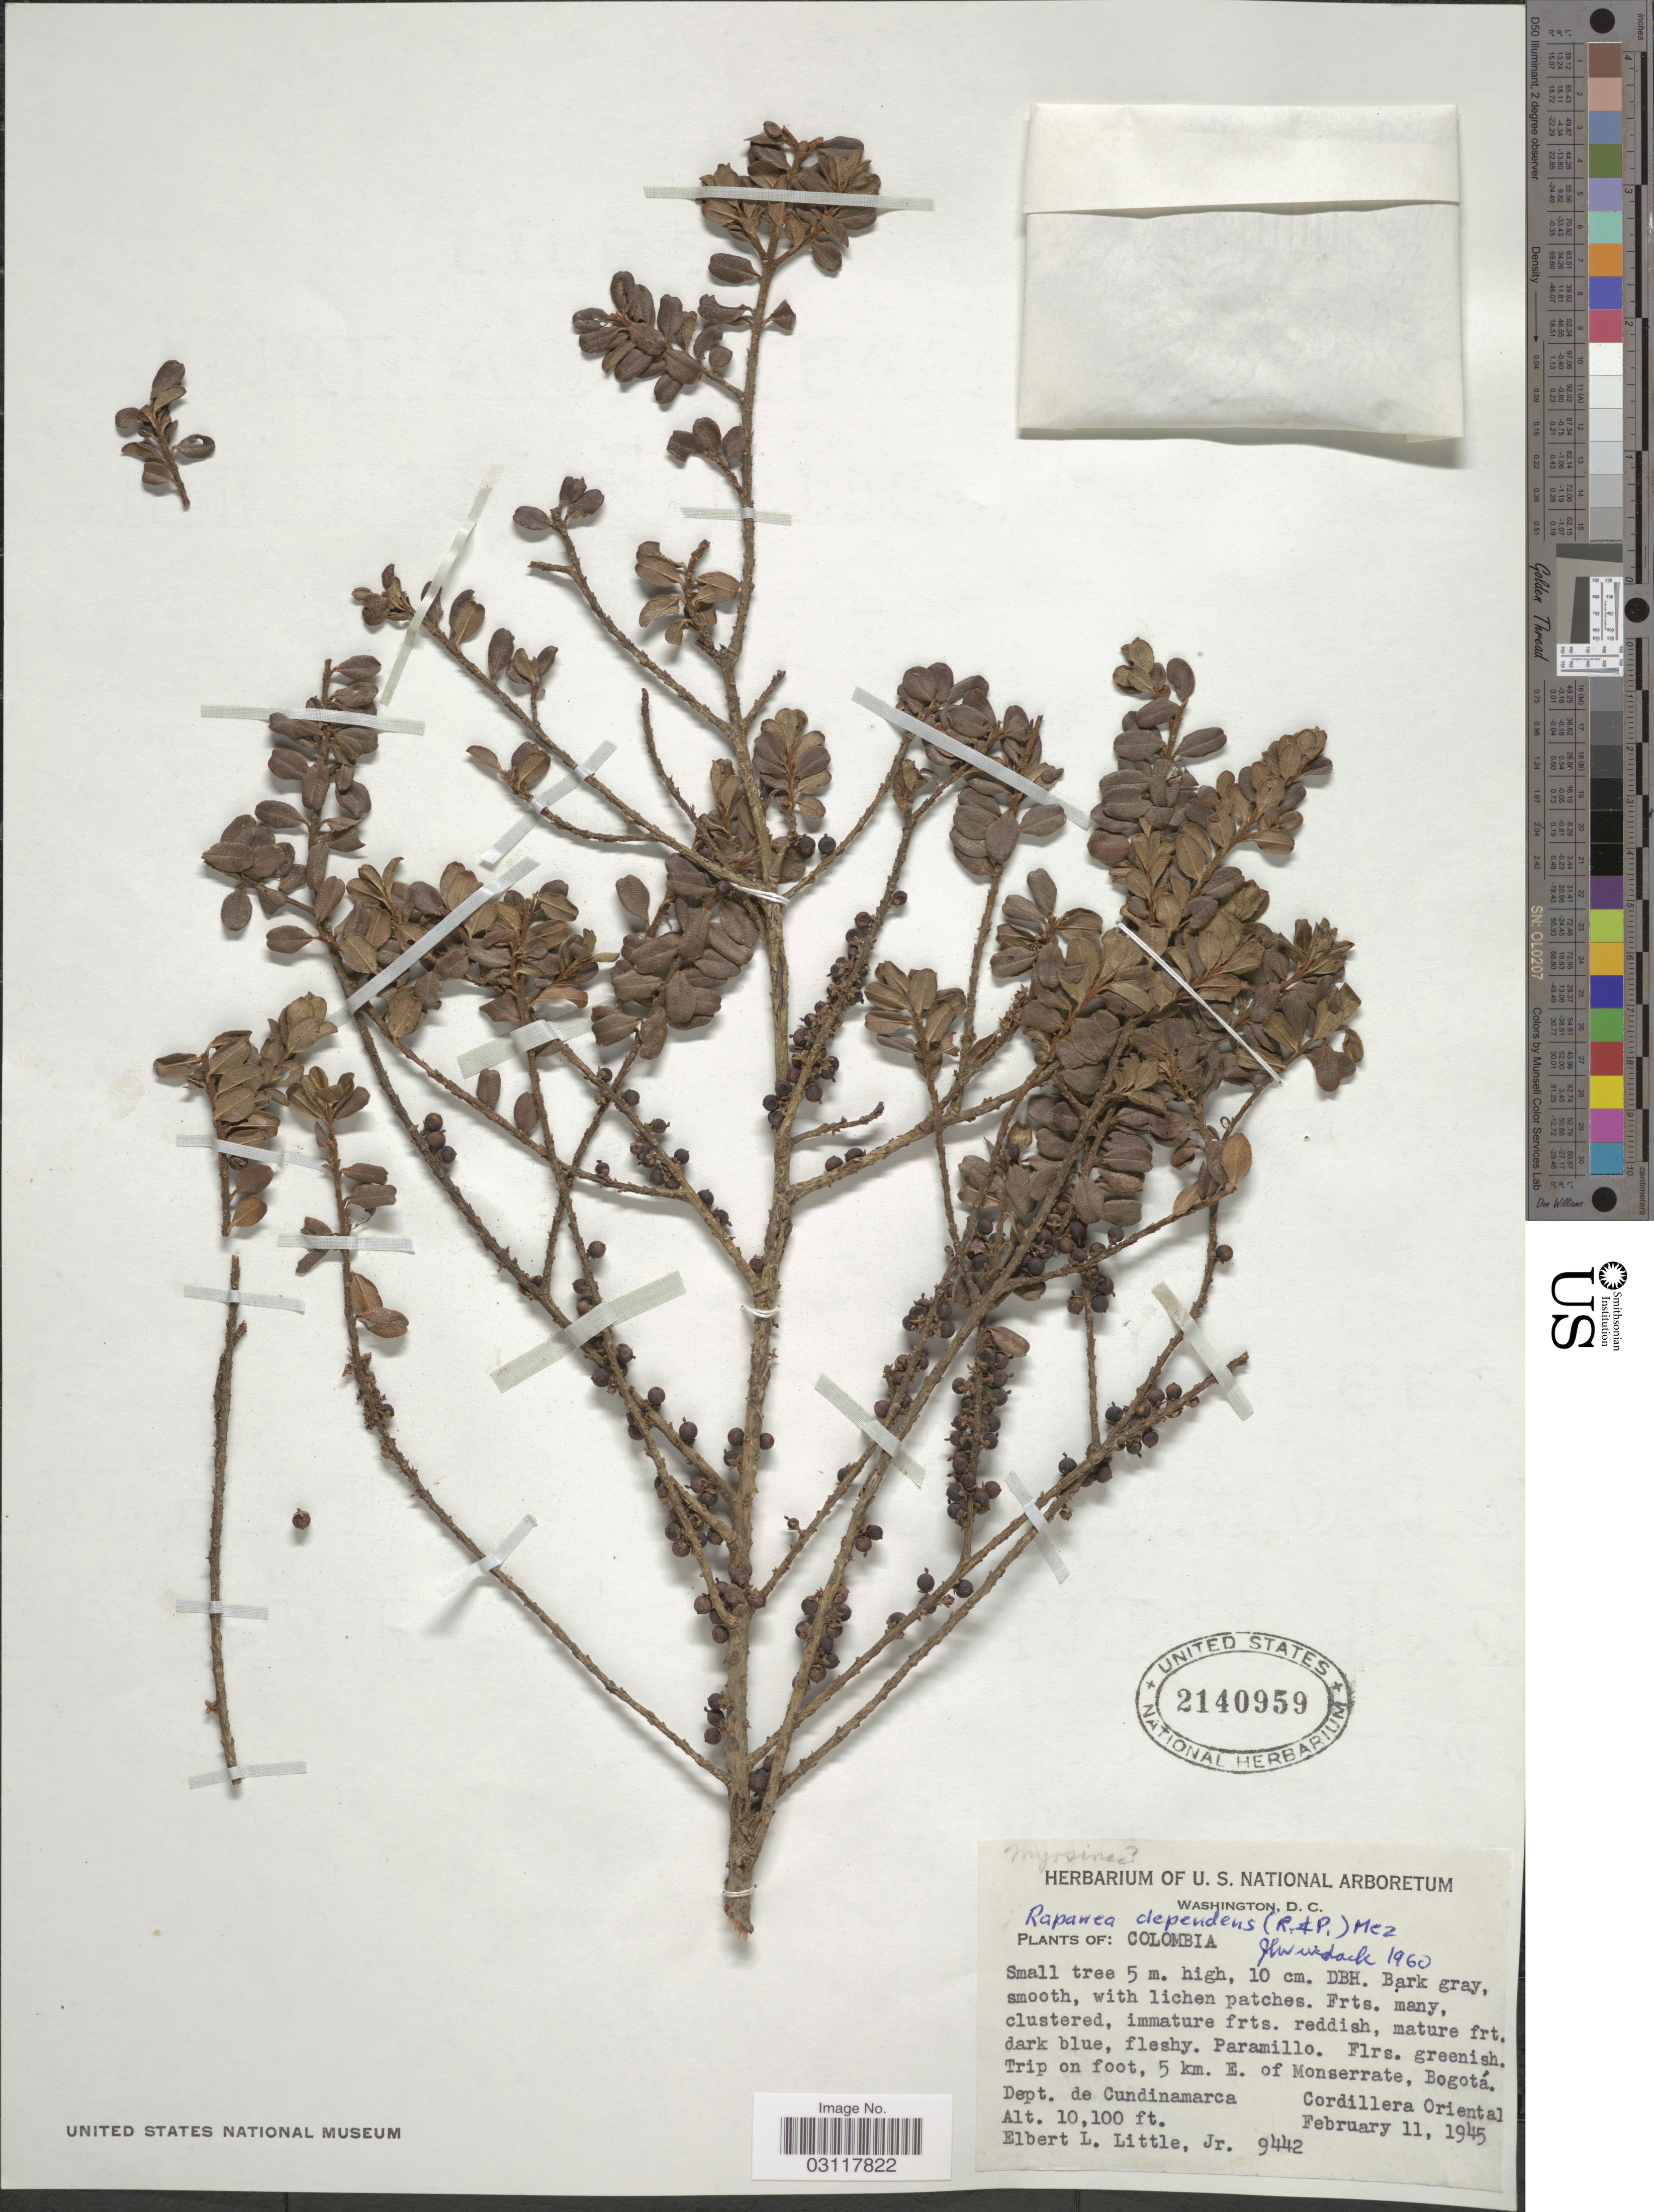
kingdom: Plantae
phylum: Tracheophyta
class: Magnoliopsida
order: Ericales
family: Primulaceae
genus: Rapanea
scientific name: Rapanea dependens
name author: (Ruiz & Pav.) Mez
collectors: E. L. Little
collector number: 9442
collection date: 1945-02-11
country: Colombia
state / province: Cundinamarca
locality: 5 km. E. of Monserrate, Bogotá. Dept. de Cundinamarca. Cordillera Oriental.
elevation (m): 3078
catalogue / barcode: US 2140959